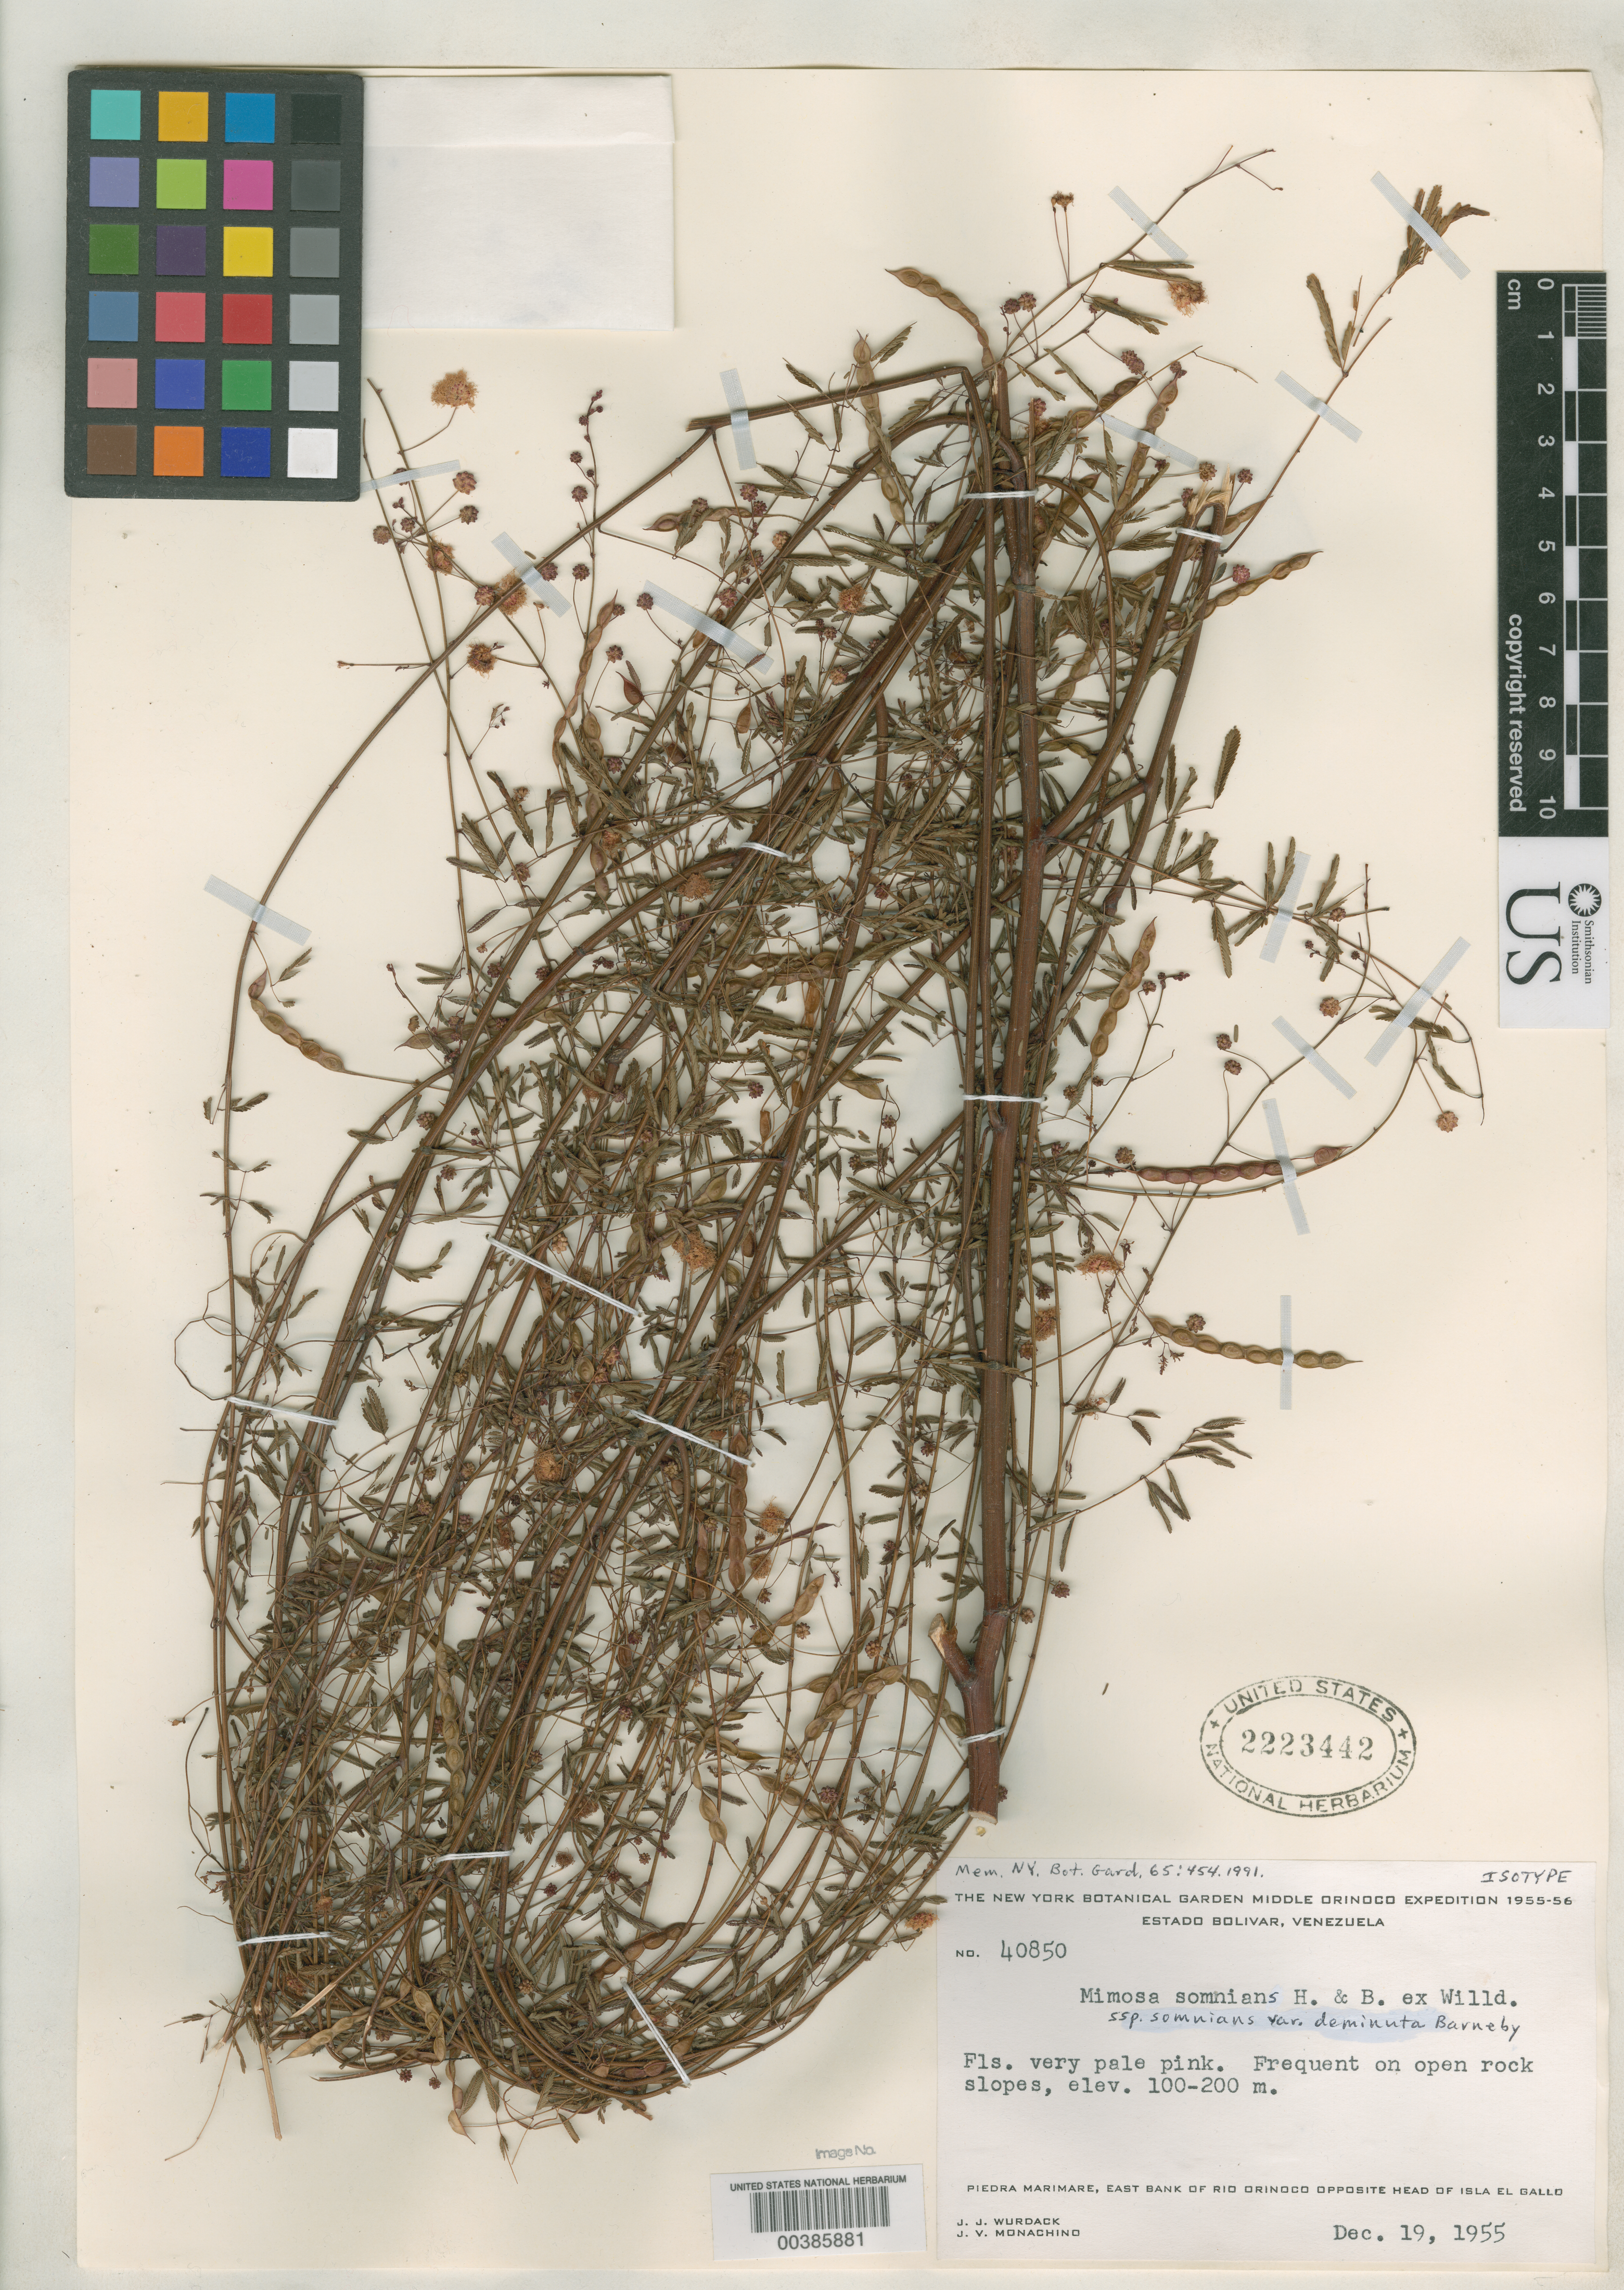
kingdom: Plantae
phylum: Tracheophyta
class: Magnoliopsida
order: Fabales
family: Fabaceae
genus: Mimosa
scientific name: Mimosa somnians subsp. somnians var. deminuta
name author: Barneby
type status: Isotype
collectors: J. J. Wurdack & J. V. Monachino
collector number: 40850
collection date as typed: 19 Dec 1955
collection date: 1955-12-19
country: Venezuela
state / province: Bolivar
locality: Middle Orinoco, Piedra Marimare, E bank of Rio Orinoco opposite head of Isla El Gallo.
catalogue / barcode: US 2223442